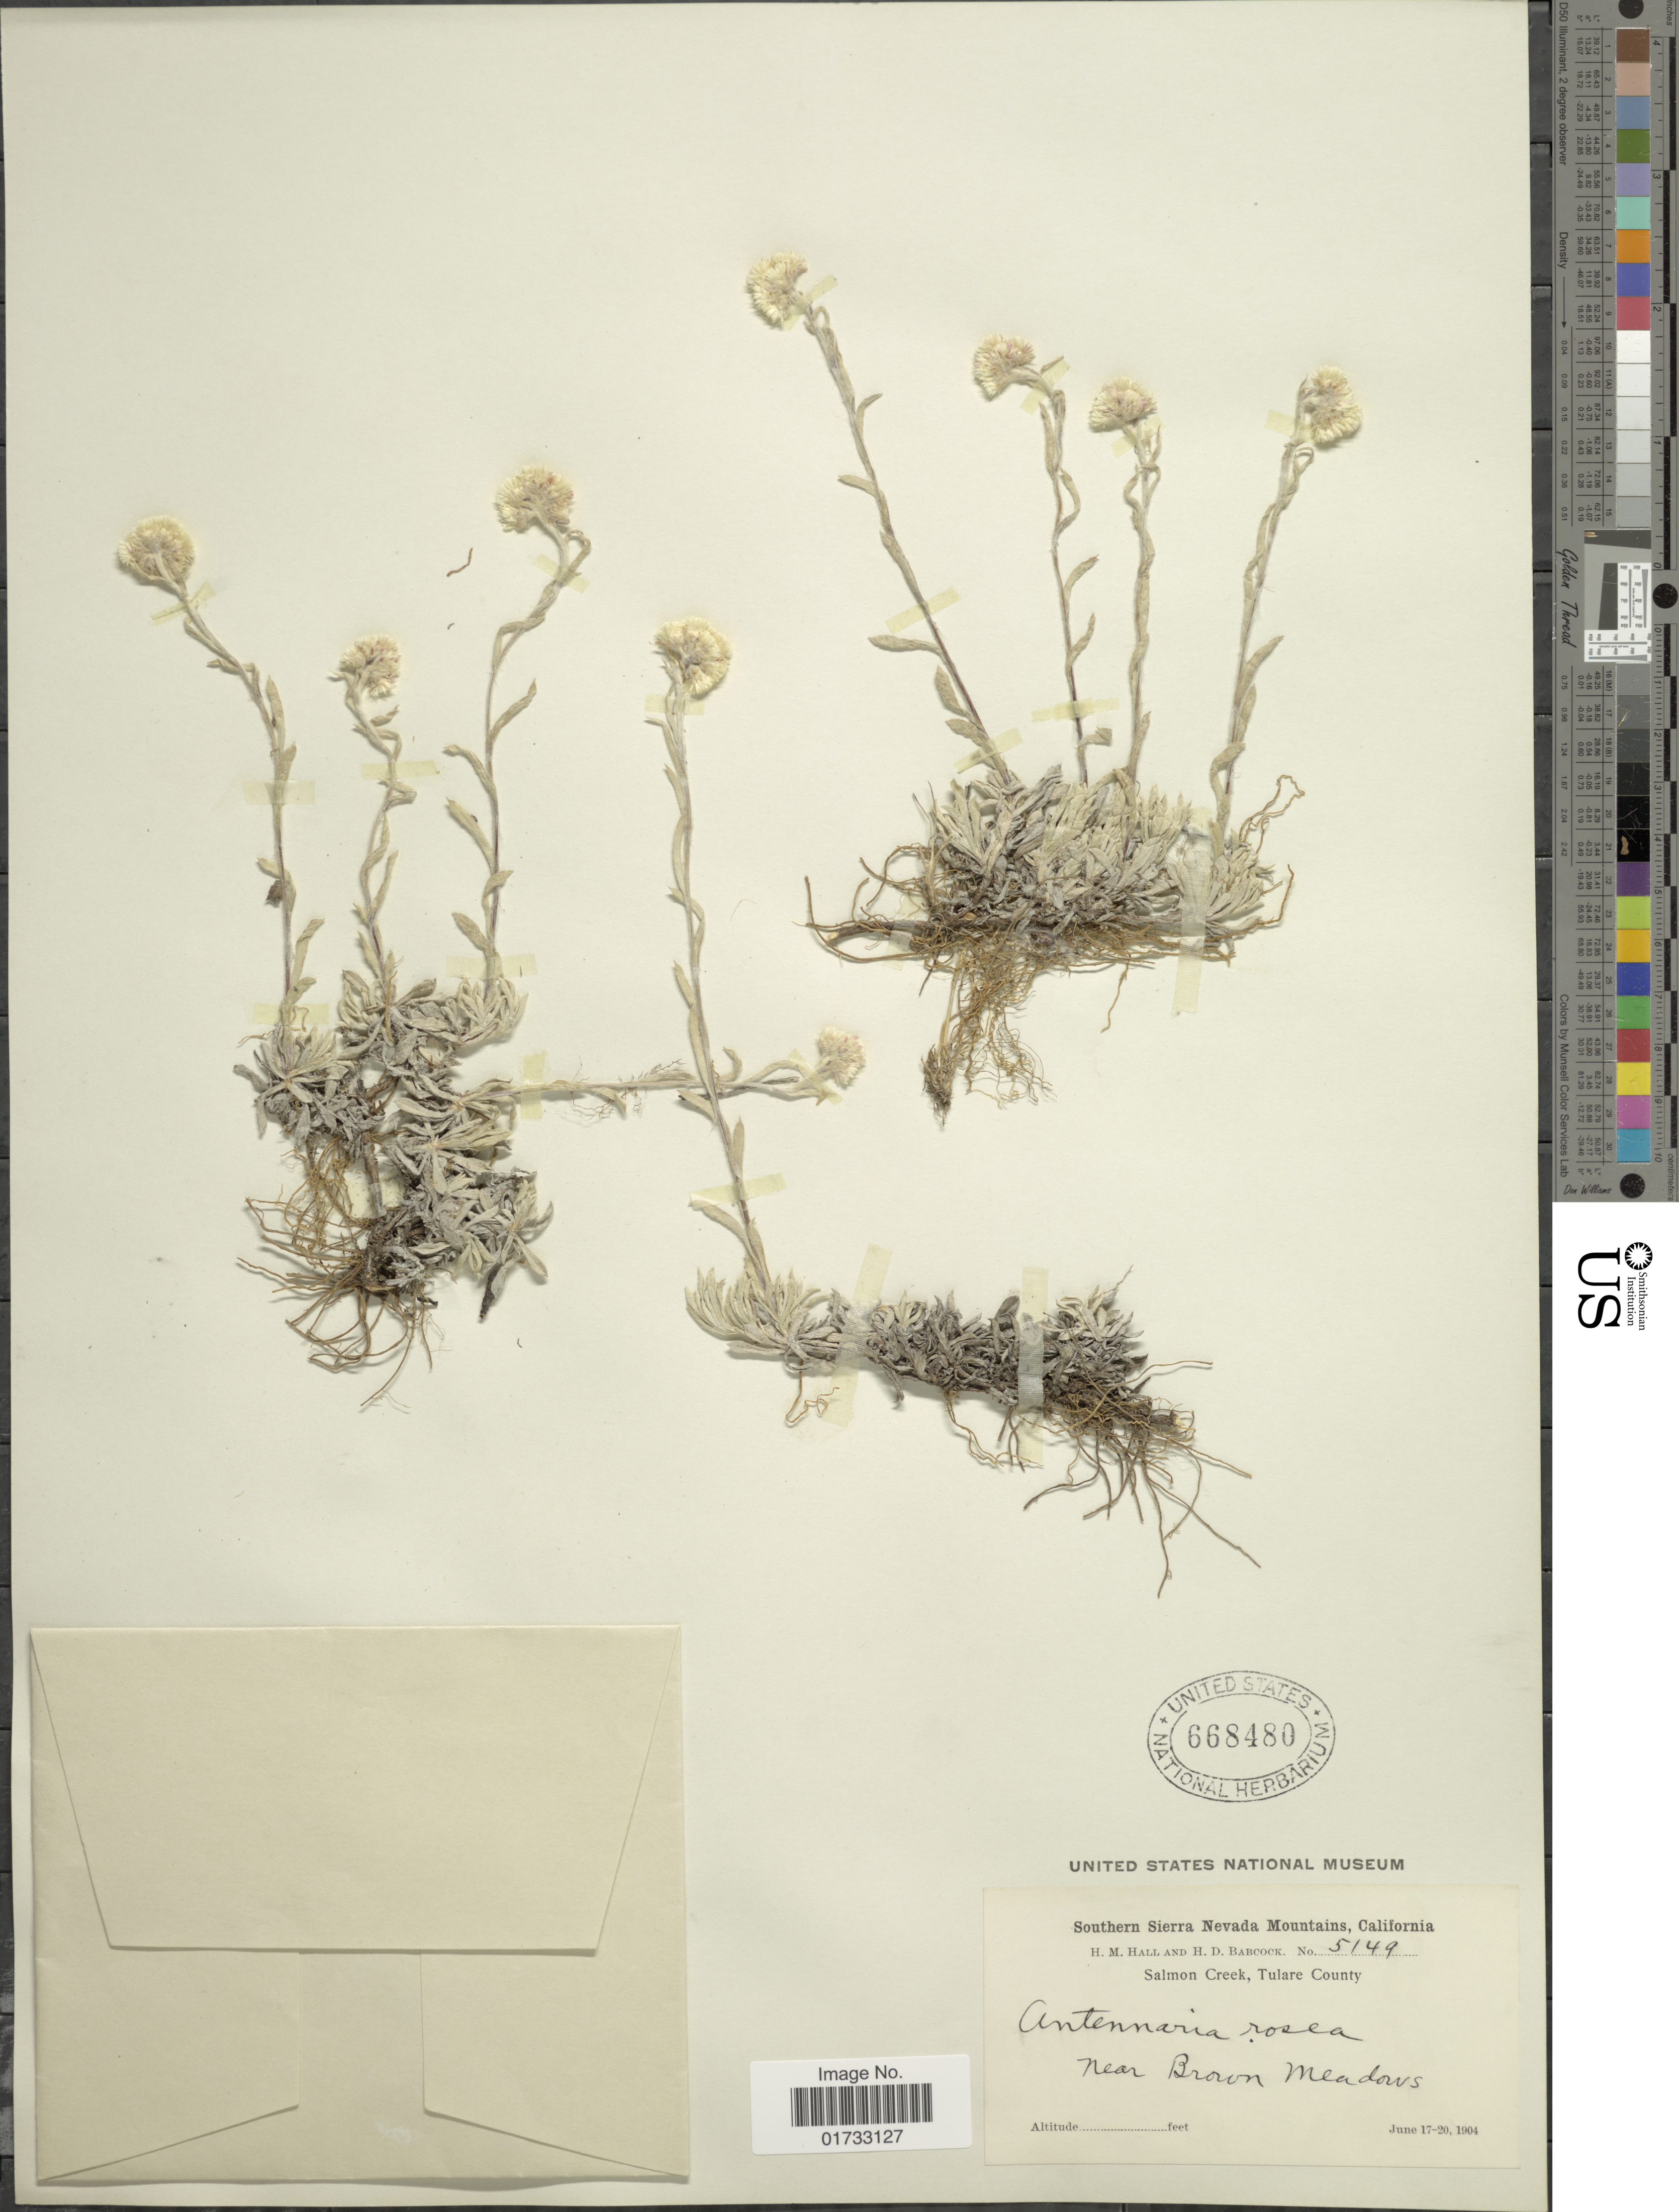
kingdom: Plantae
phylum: Tracheophyta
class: Magnoliopsida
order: Asterales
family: Asteraceae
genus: Antennaria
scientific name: Antennaria rosea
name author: Greene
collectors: H. M. Hall & E. B. Babcock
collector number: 5149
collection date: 1904-06-17/1904-06-20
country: United States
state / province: California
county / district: Tulare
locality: Southern Sierra Nevada Mountains, Salmon Creek, Tulare County, near Brown Meadows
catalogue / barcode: US 668480